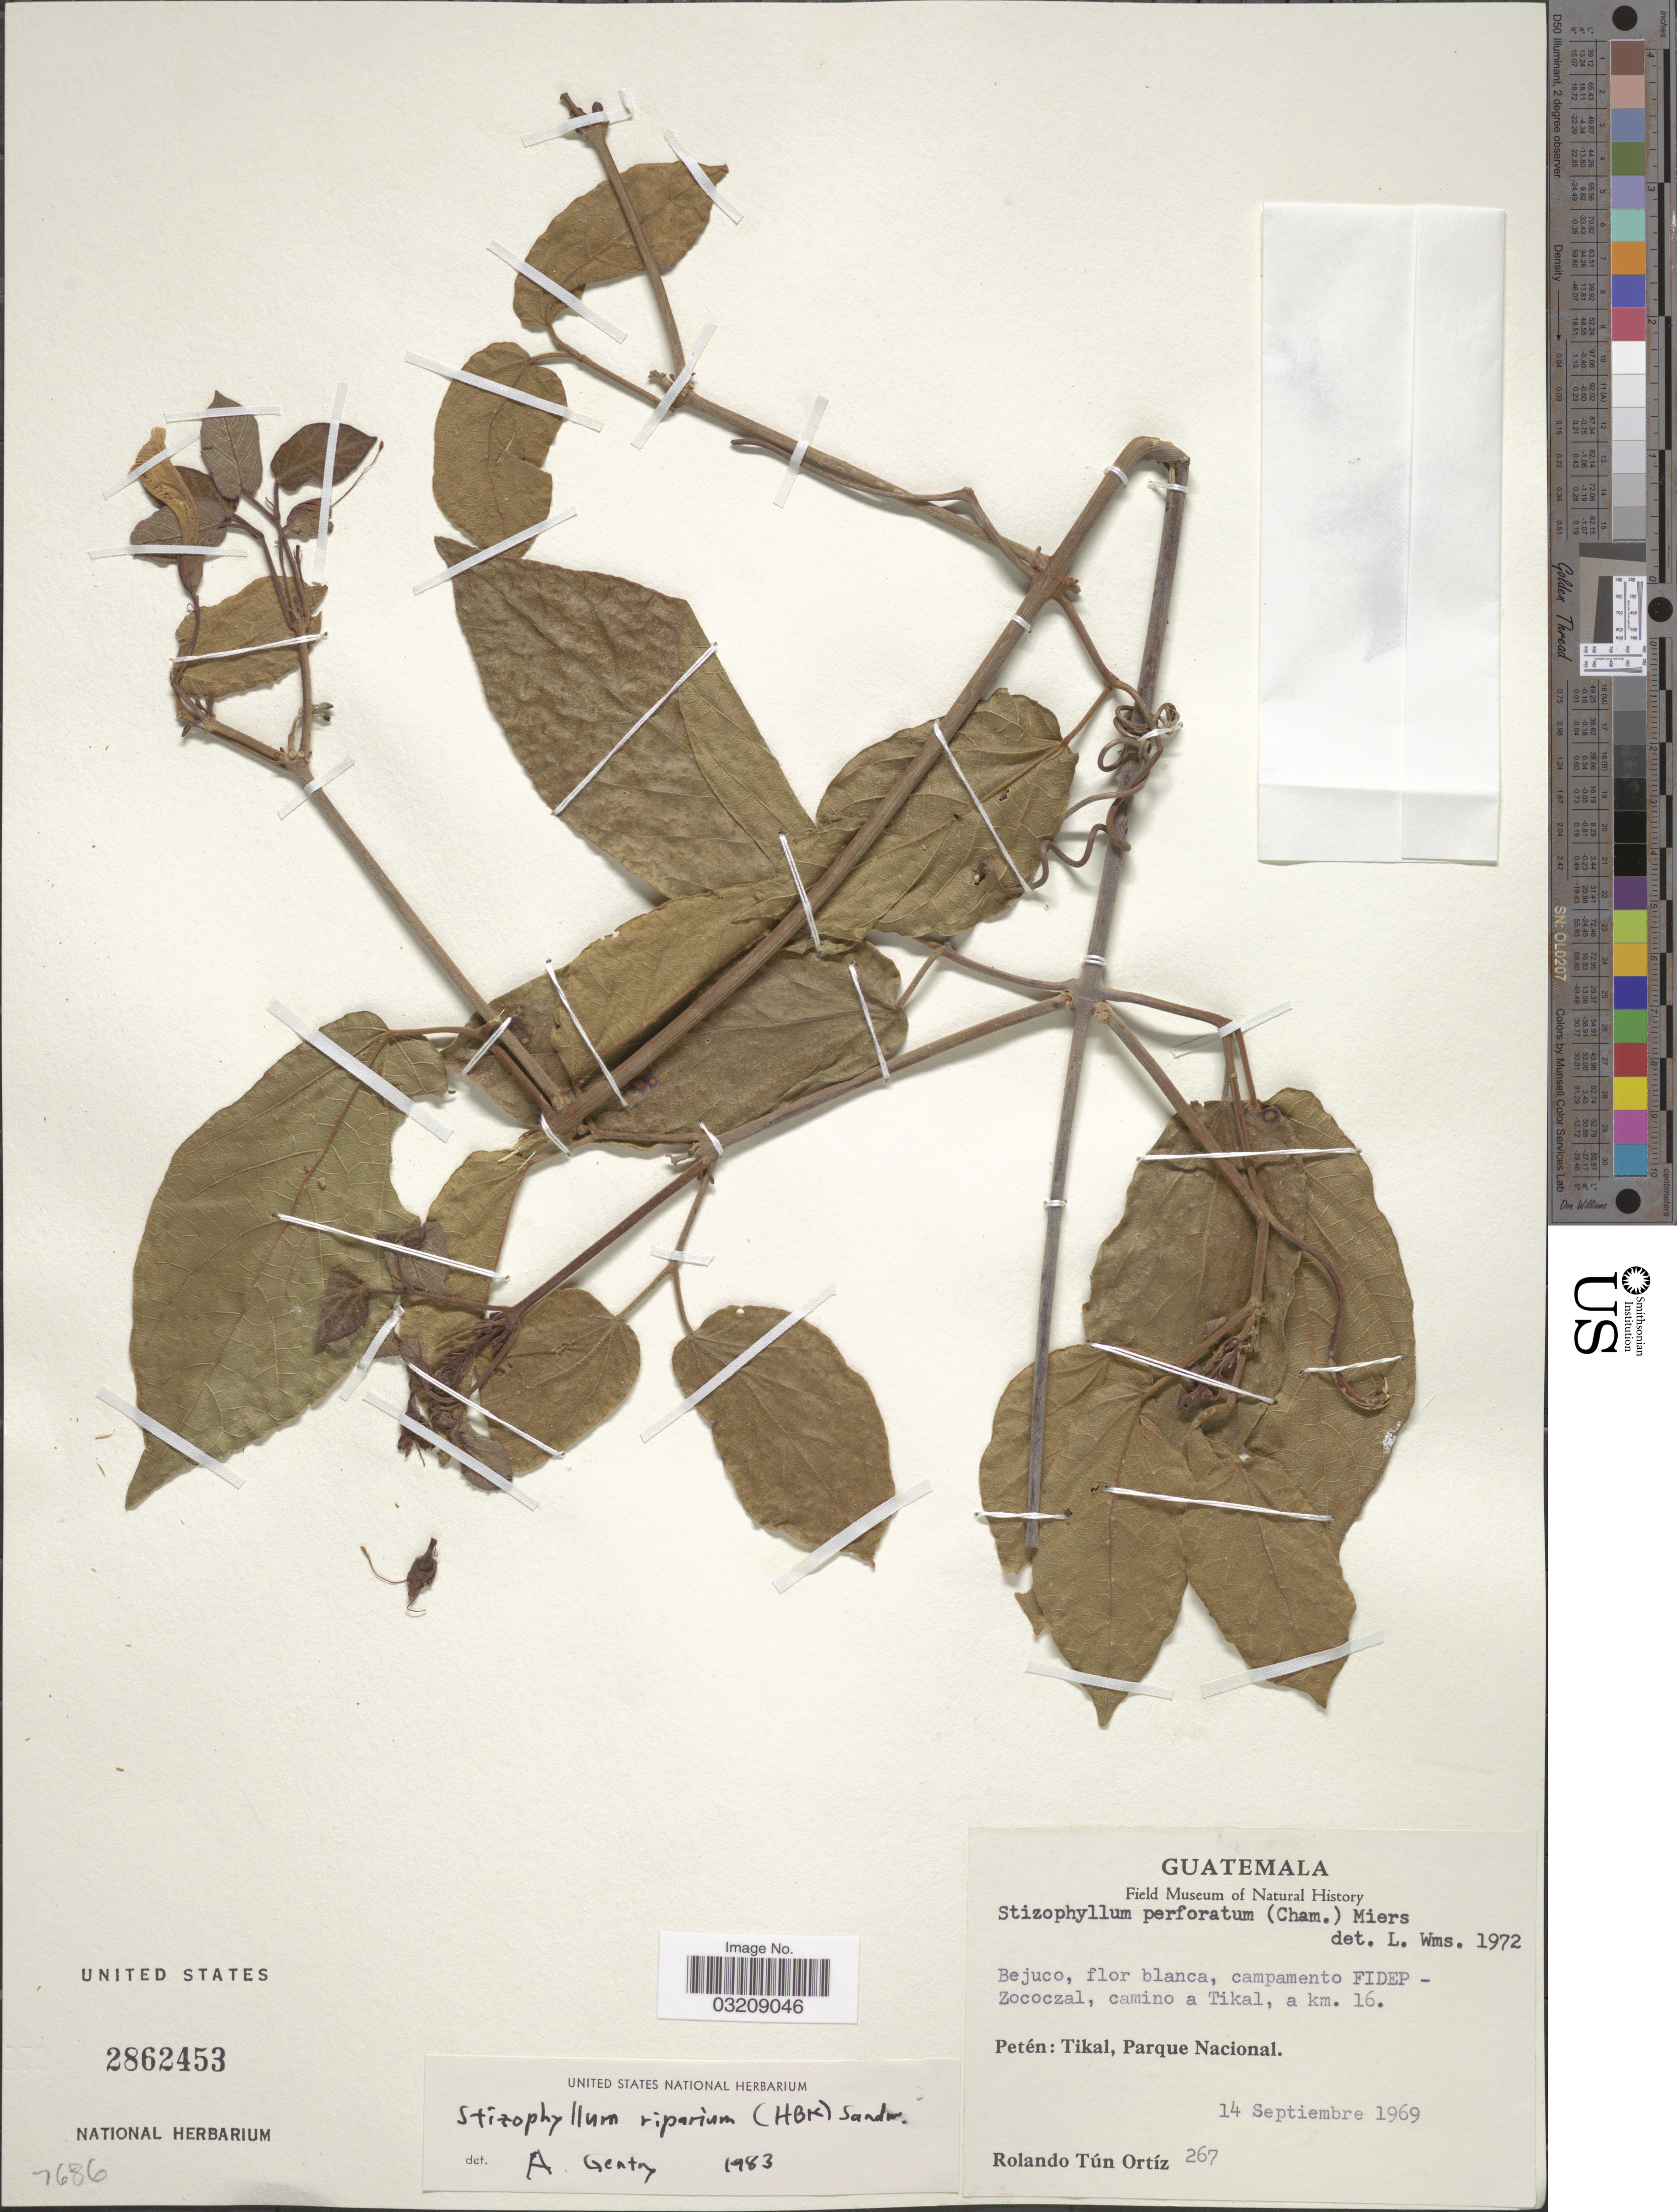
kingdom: Plantae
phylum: Tracheophyta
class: Magnoliopsida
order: Lamiales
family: Bignoniaceae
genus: Stizophyllum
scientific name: Stizophyllum riparium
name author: (Kunth) Sandwith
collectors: R. Ortiz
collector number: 267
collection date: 1969-09-14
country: Guatemala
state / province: El Petén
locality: Campamento Fidep - Zococzal, camino a Tikal, a km. 16. Petén: Tikal, Parque Nacional.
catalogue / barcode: US 2862453